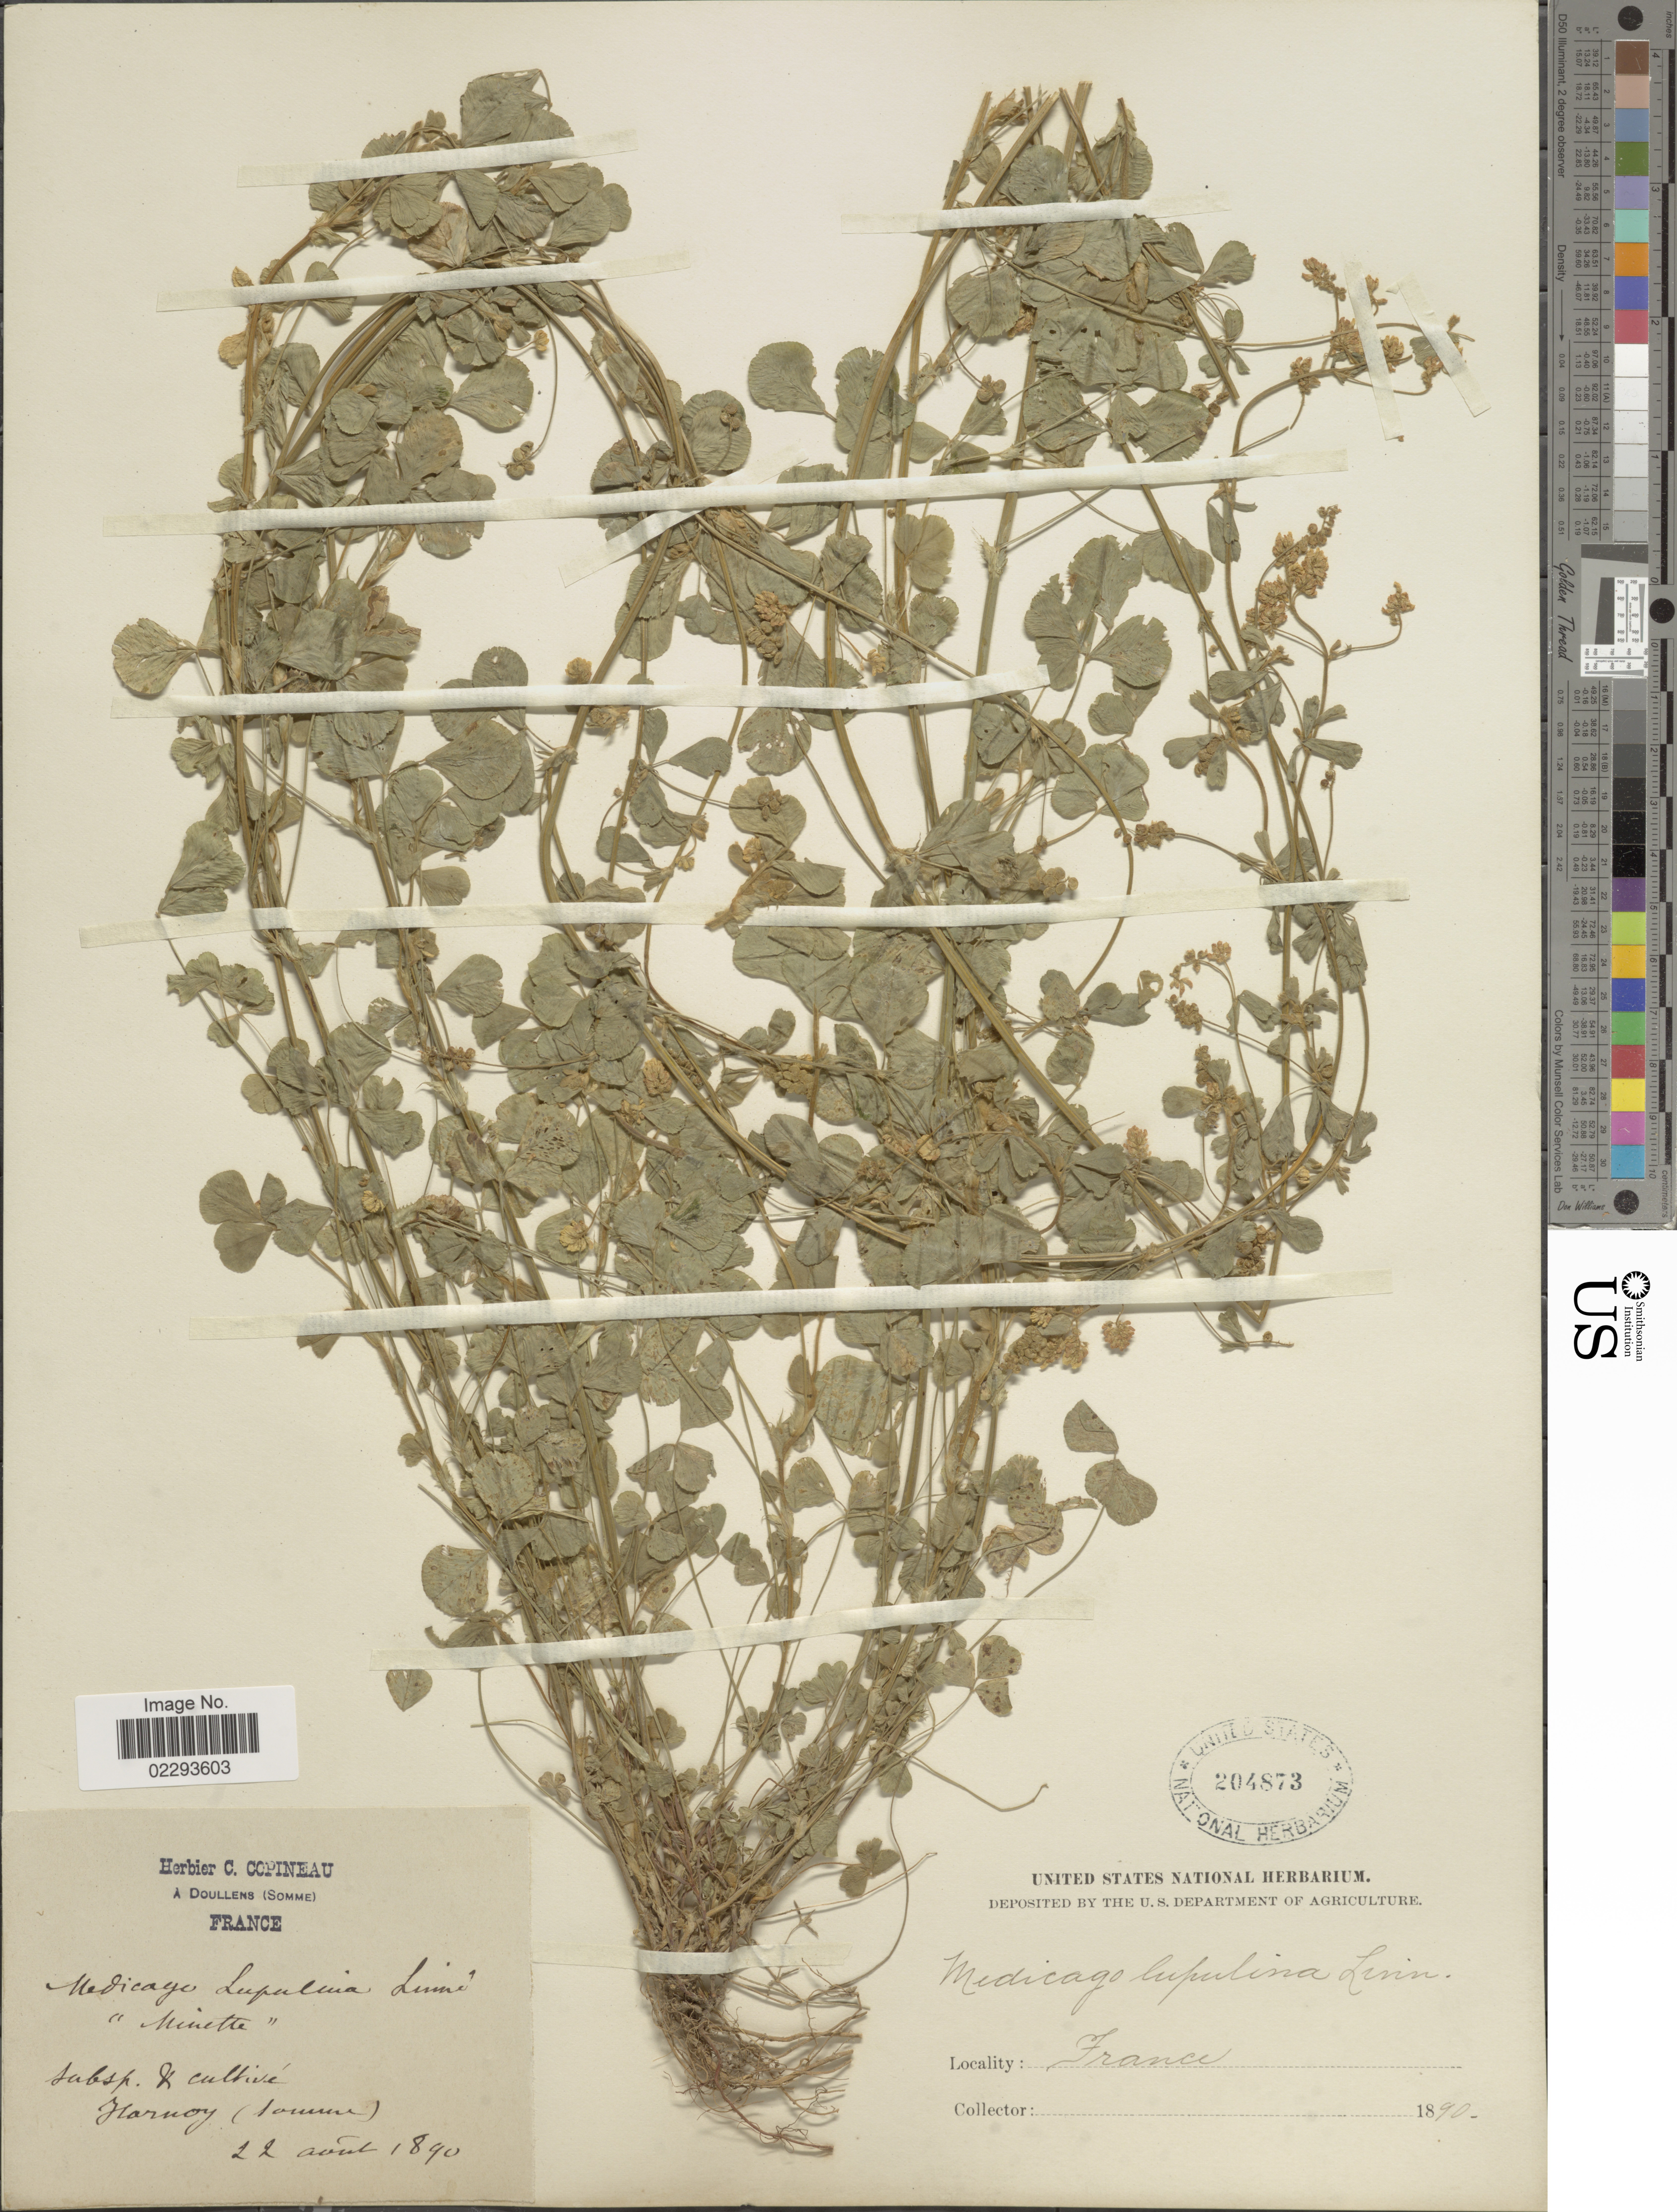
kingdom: Plantae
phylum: Tracheophyta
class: Magnoliopsida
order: Fabales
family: Fabaceae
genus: Medicago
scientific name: Medicago lupulina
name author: L.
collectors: ex herb. C. Copineau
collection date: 1890-08-22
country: France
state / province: Hauts-de-France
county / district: Somme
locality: Hornoy (Somme)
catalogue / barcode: US 204873